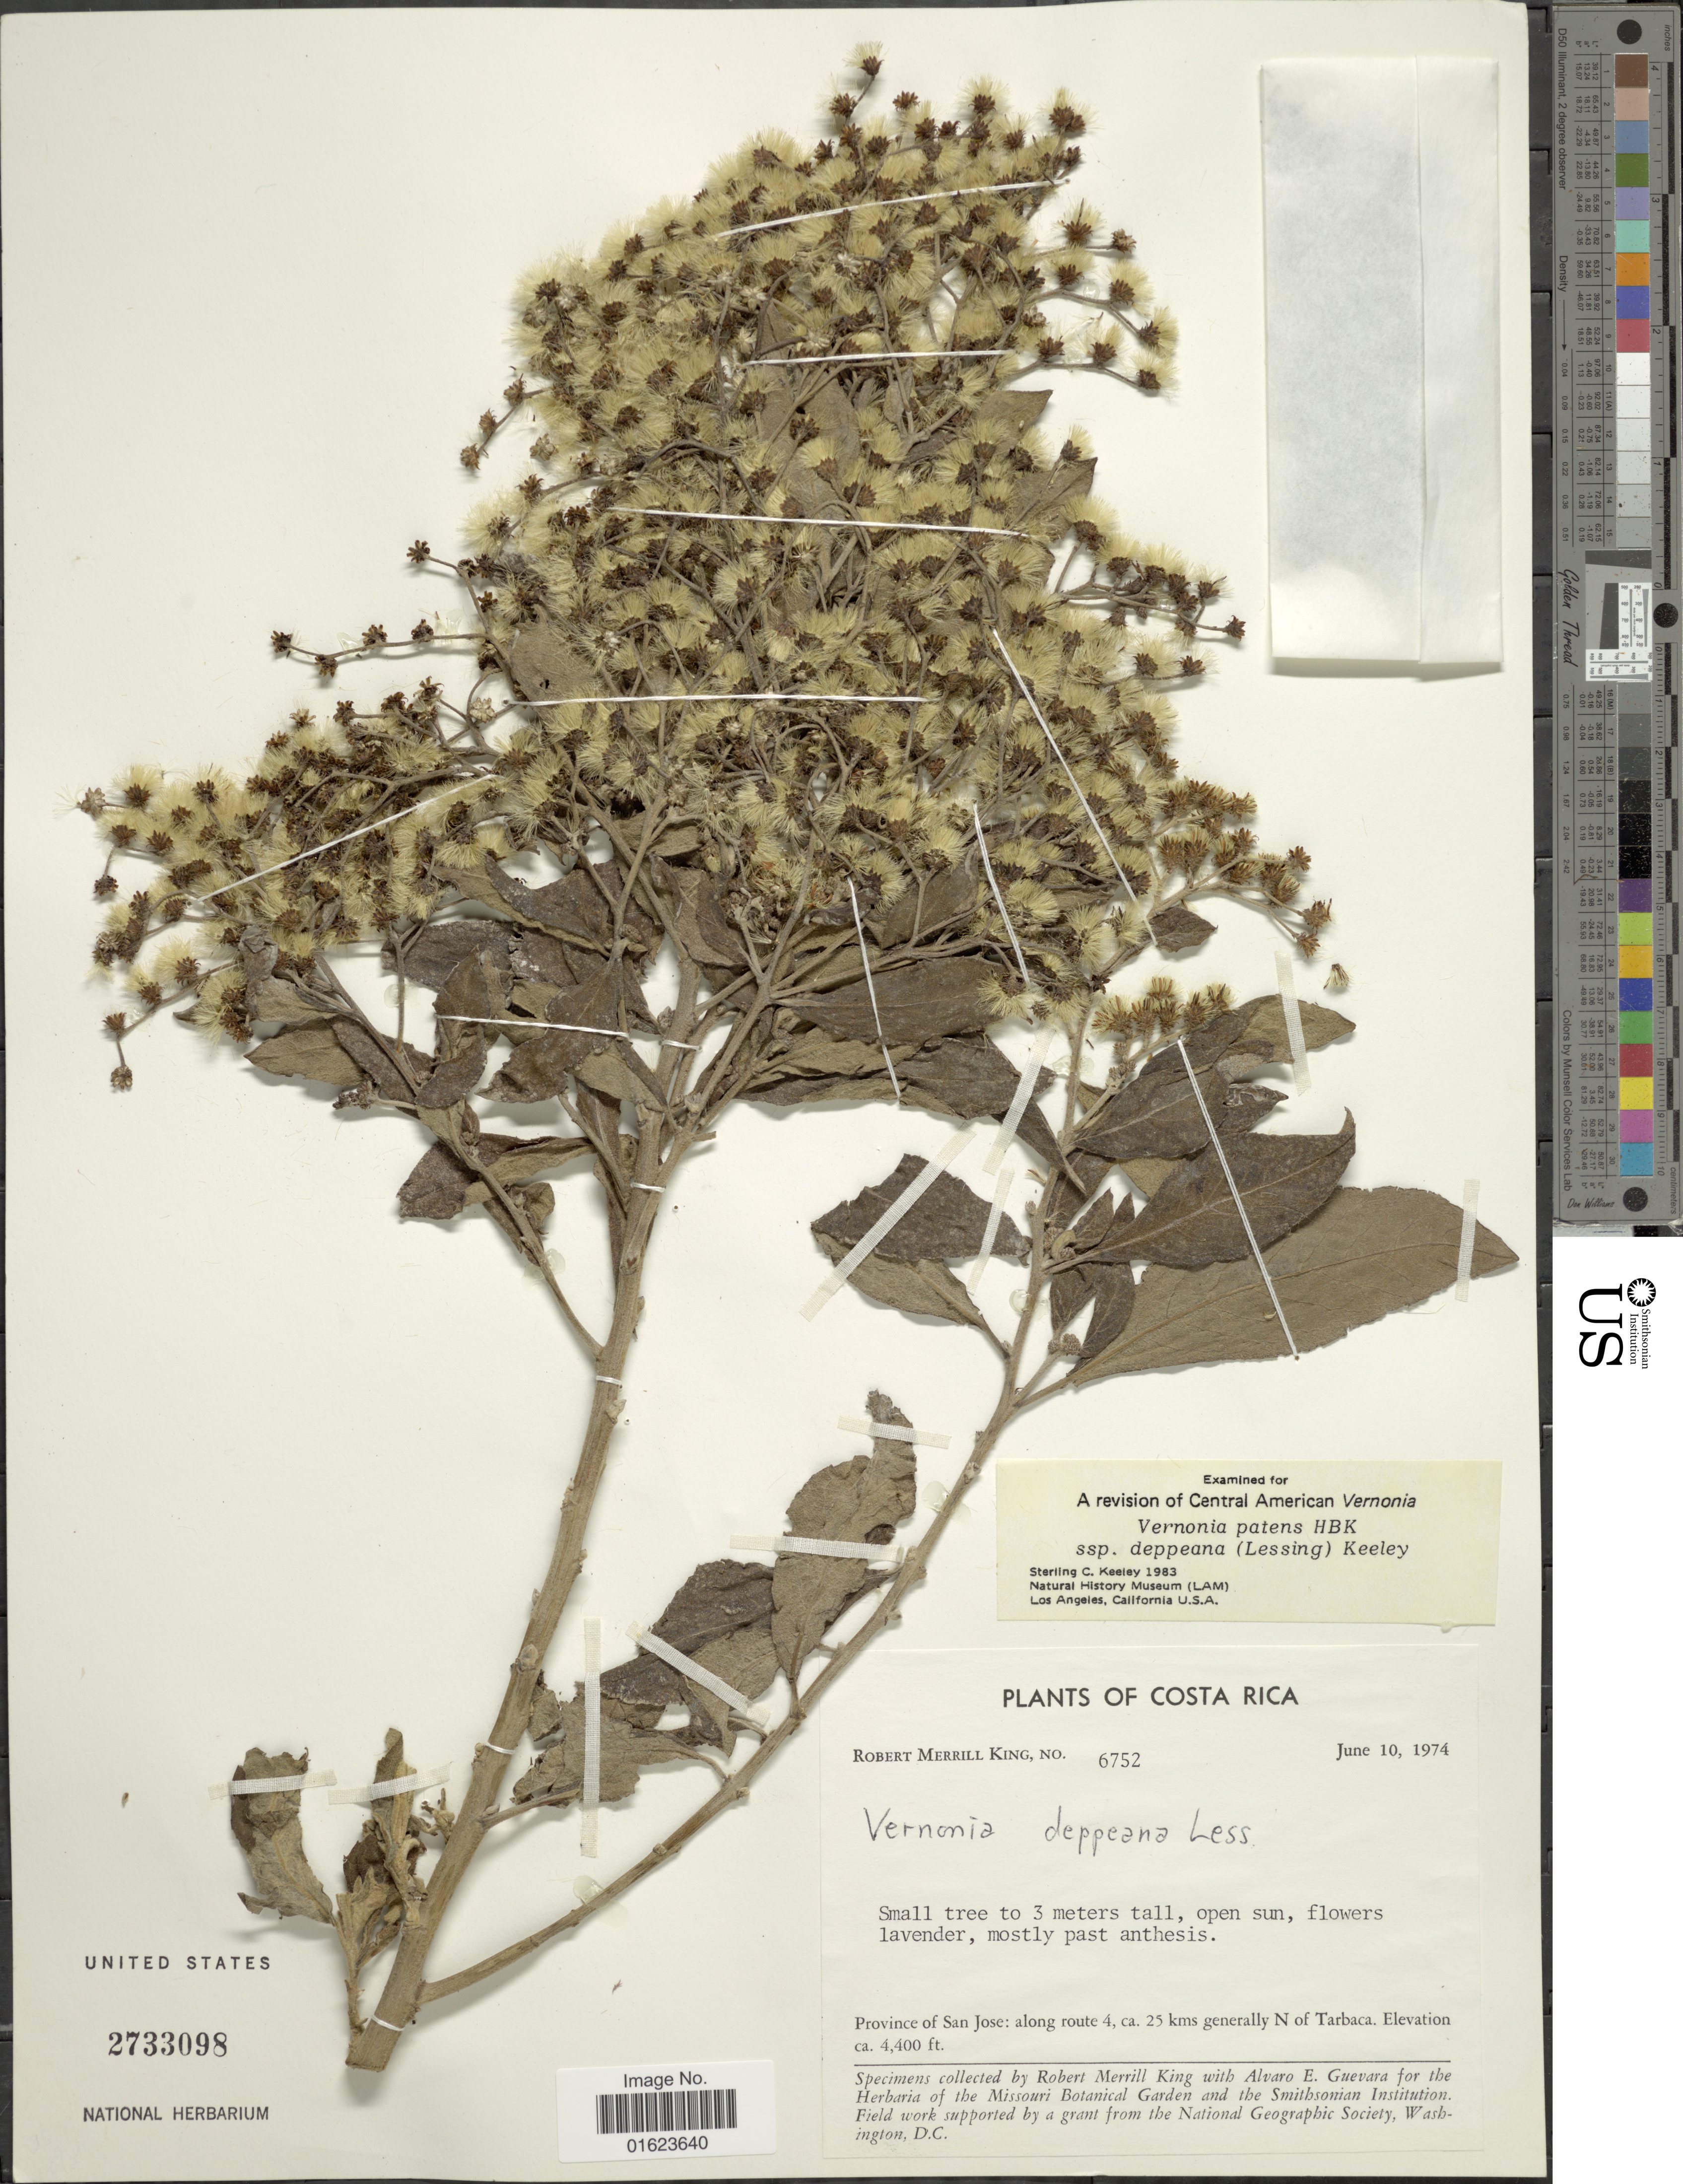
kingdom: Plantae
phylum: Tracheophyta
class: Magnoliopsida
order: Asterales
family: Asteraceae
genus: Vernonanthura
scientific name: Vernonanthura deppeana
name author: (Less.) H. Rob.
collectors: R. M. King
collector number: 6752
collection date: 1974-06-10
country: Costa Rica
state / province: San José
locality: Costa Rica. Province of San Jose: along route 4, ca. 25 kms generally N of Tarbaca.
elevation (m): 1341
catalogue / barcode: US 2733098